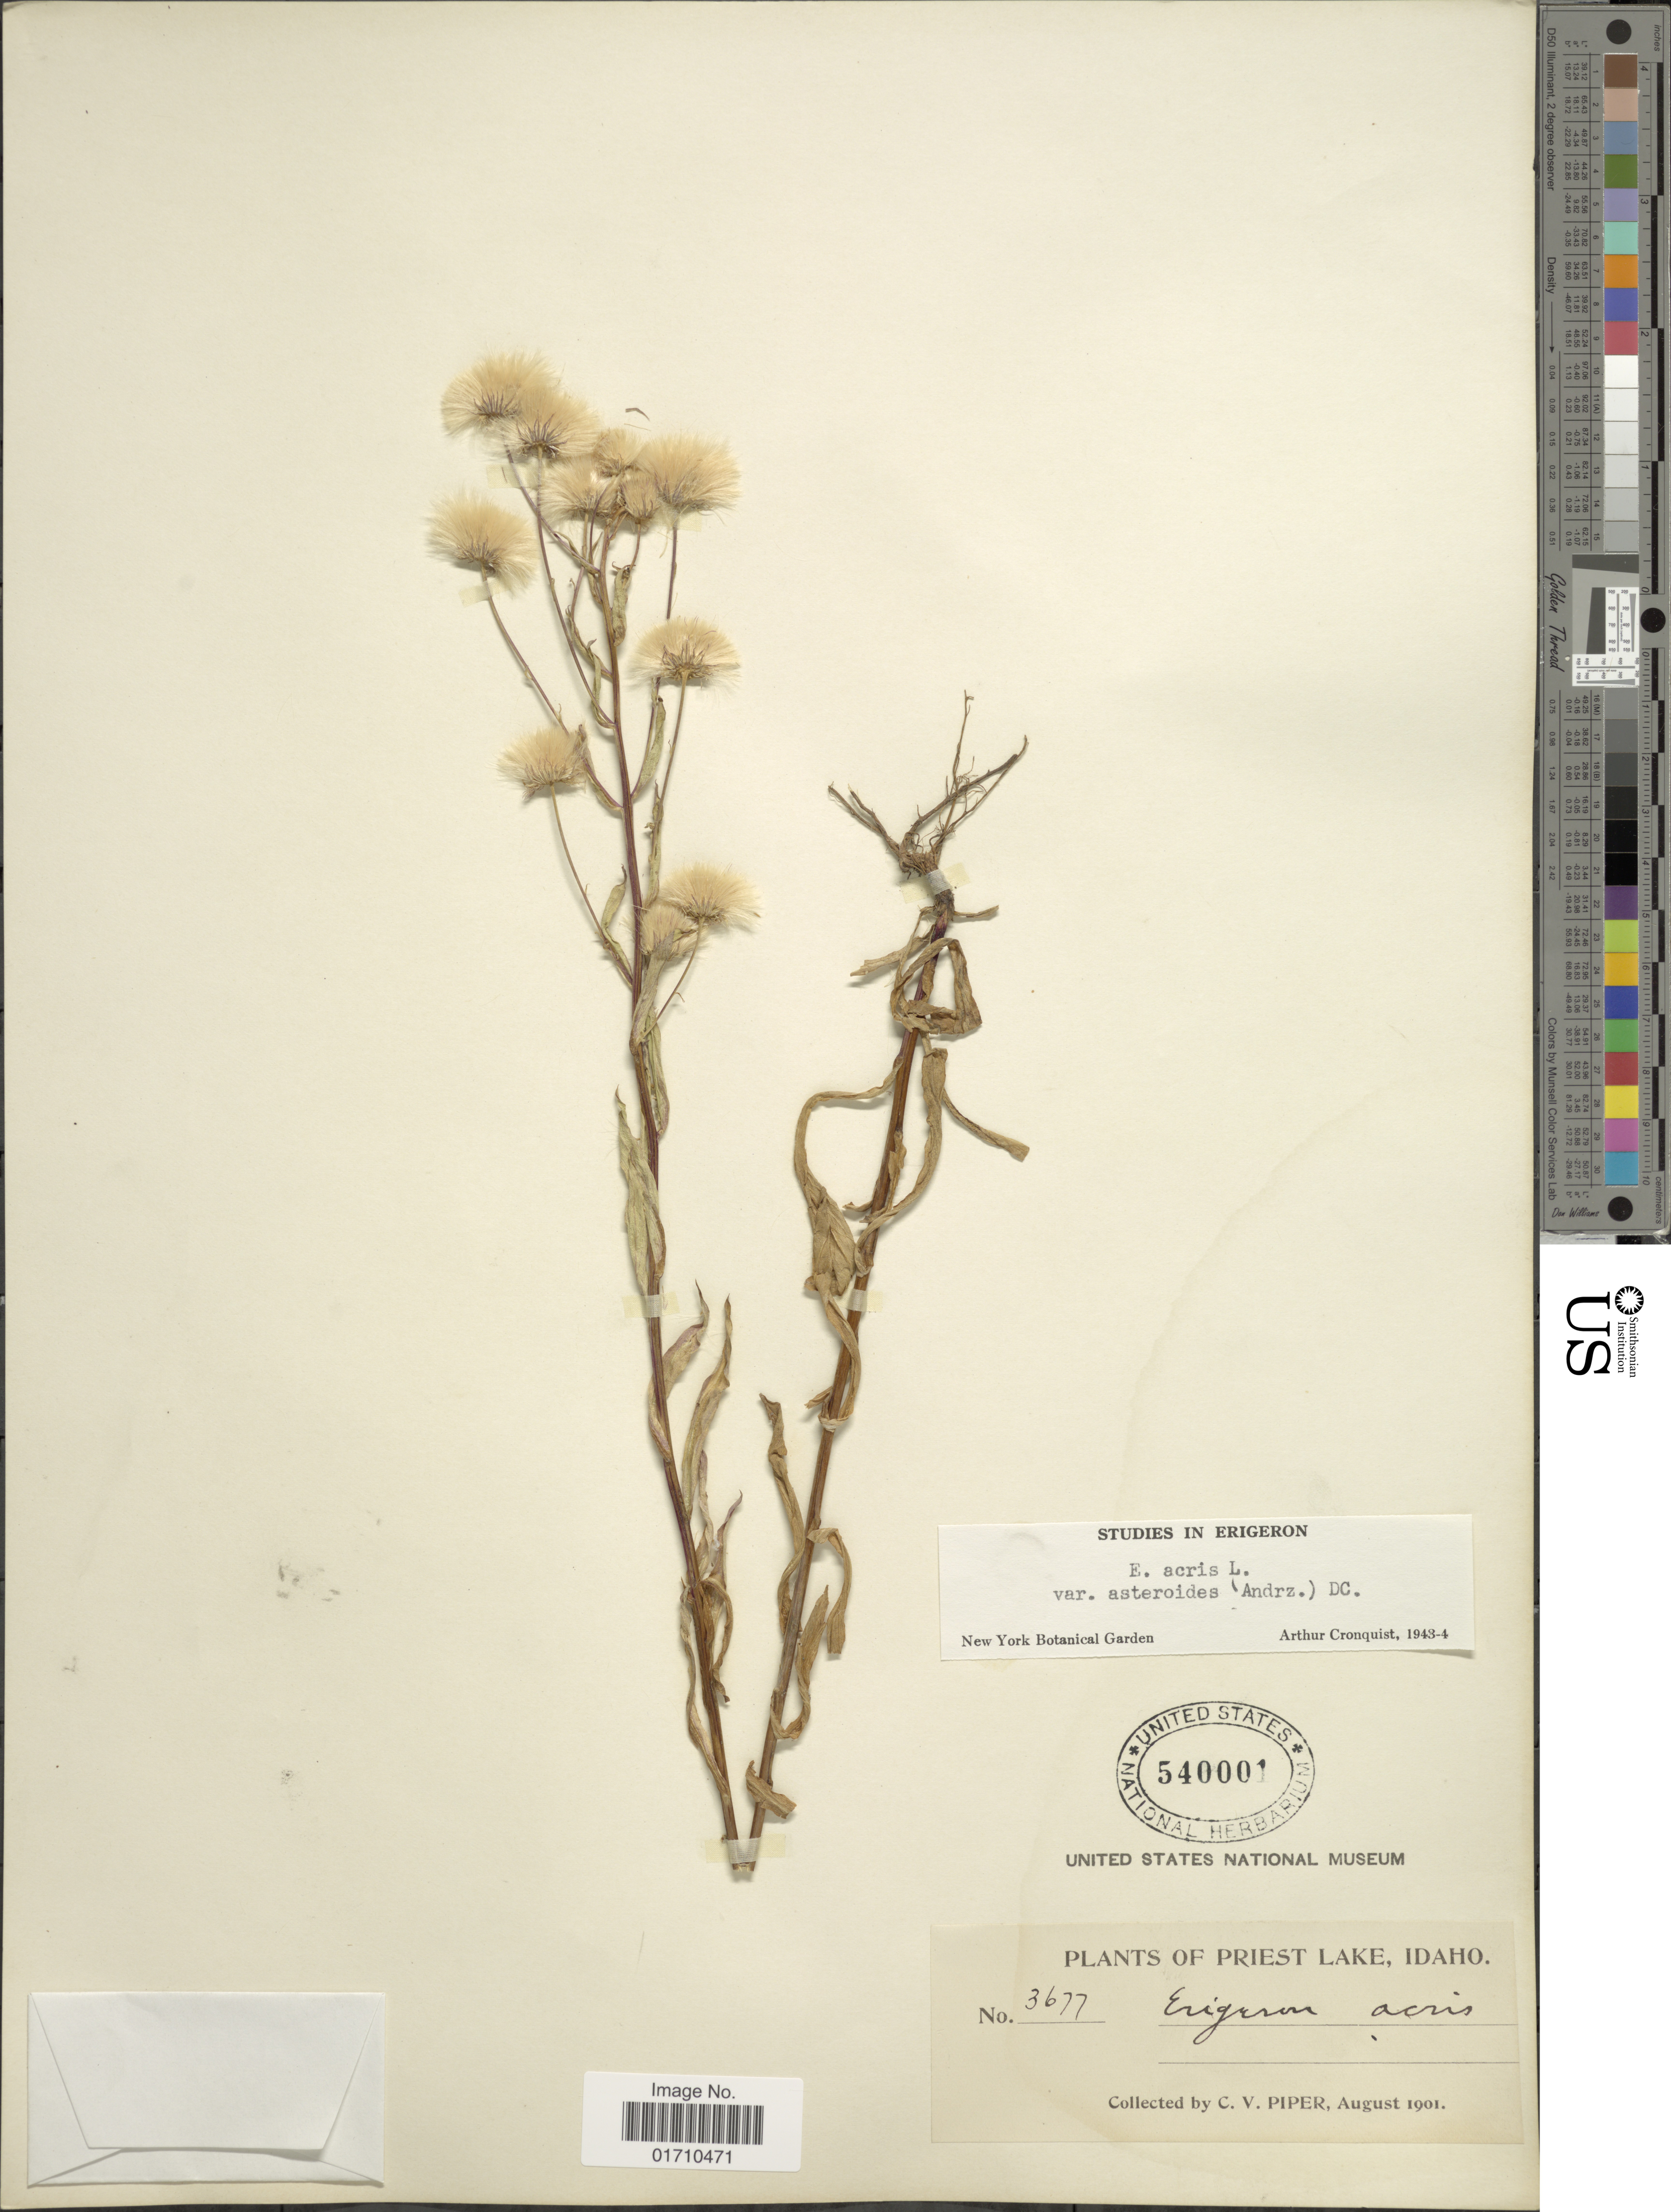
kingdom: Plantae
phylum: Tracheophyta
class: Magnoliopsida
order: Asterales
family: Asteraceae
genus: Erigeron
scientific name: Erigeron acris var. asteroides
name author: (Andrz.) DC.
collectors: C. V. Piper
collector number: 3677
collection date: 1901-08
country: United States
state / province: Idaho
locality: Priest Lake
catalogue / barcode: US 540001